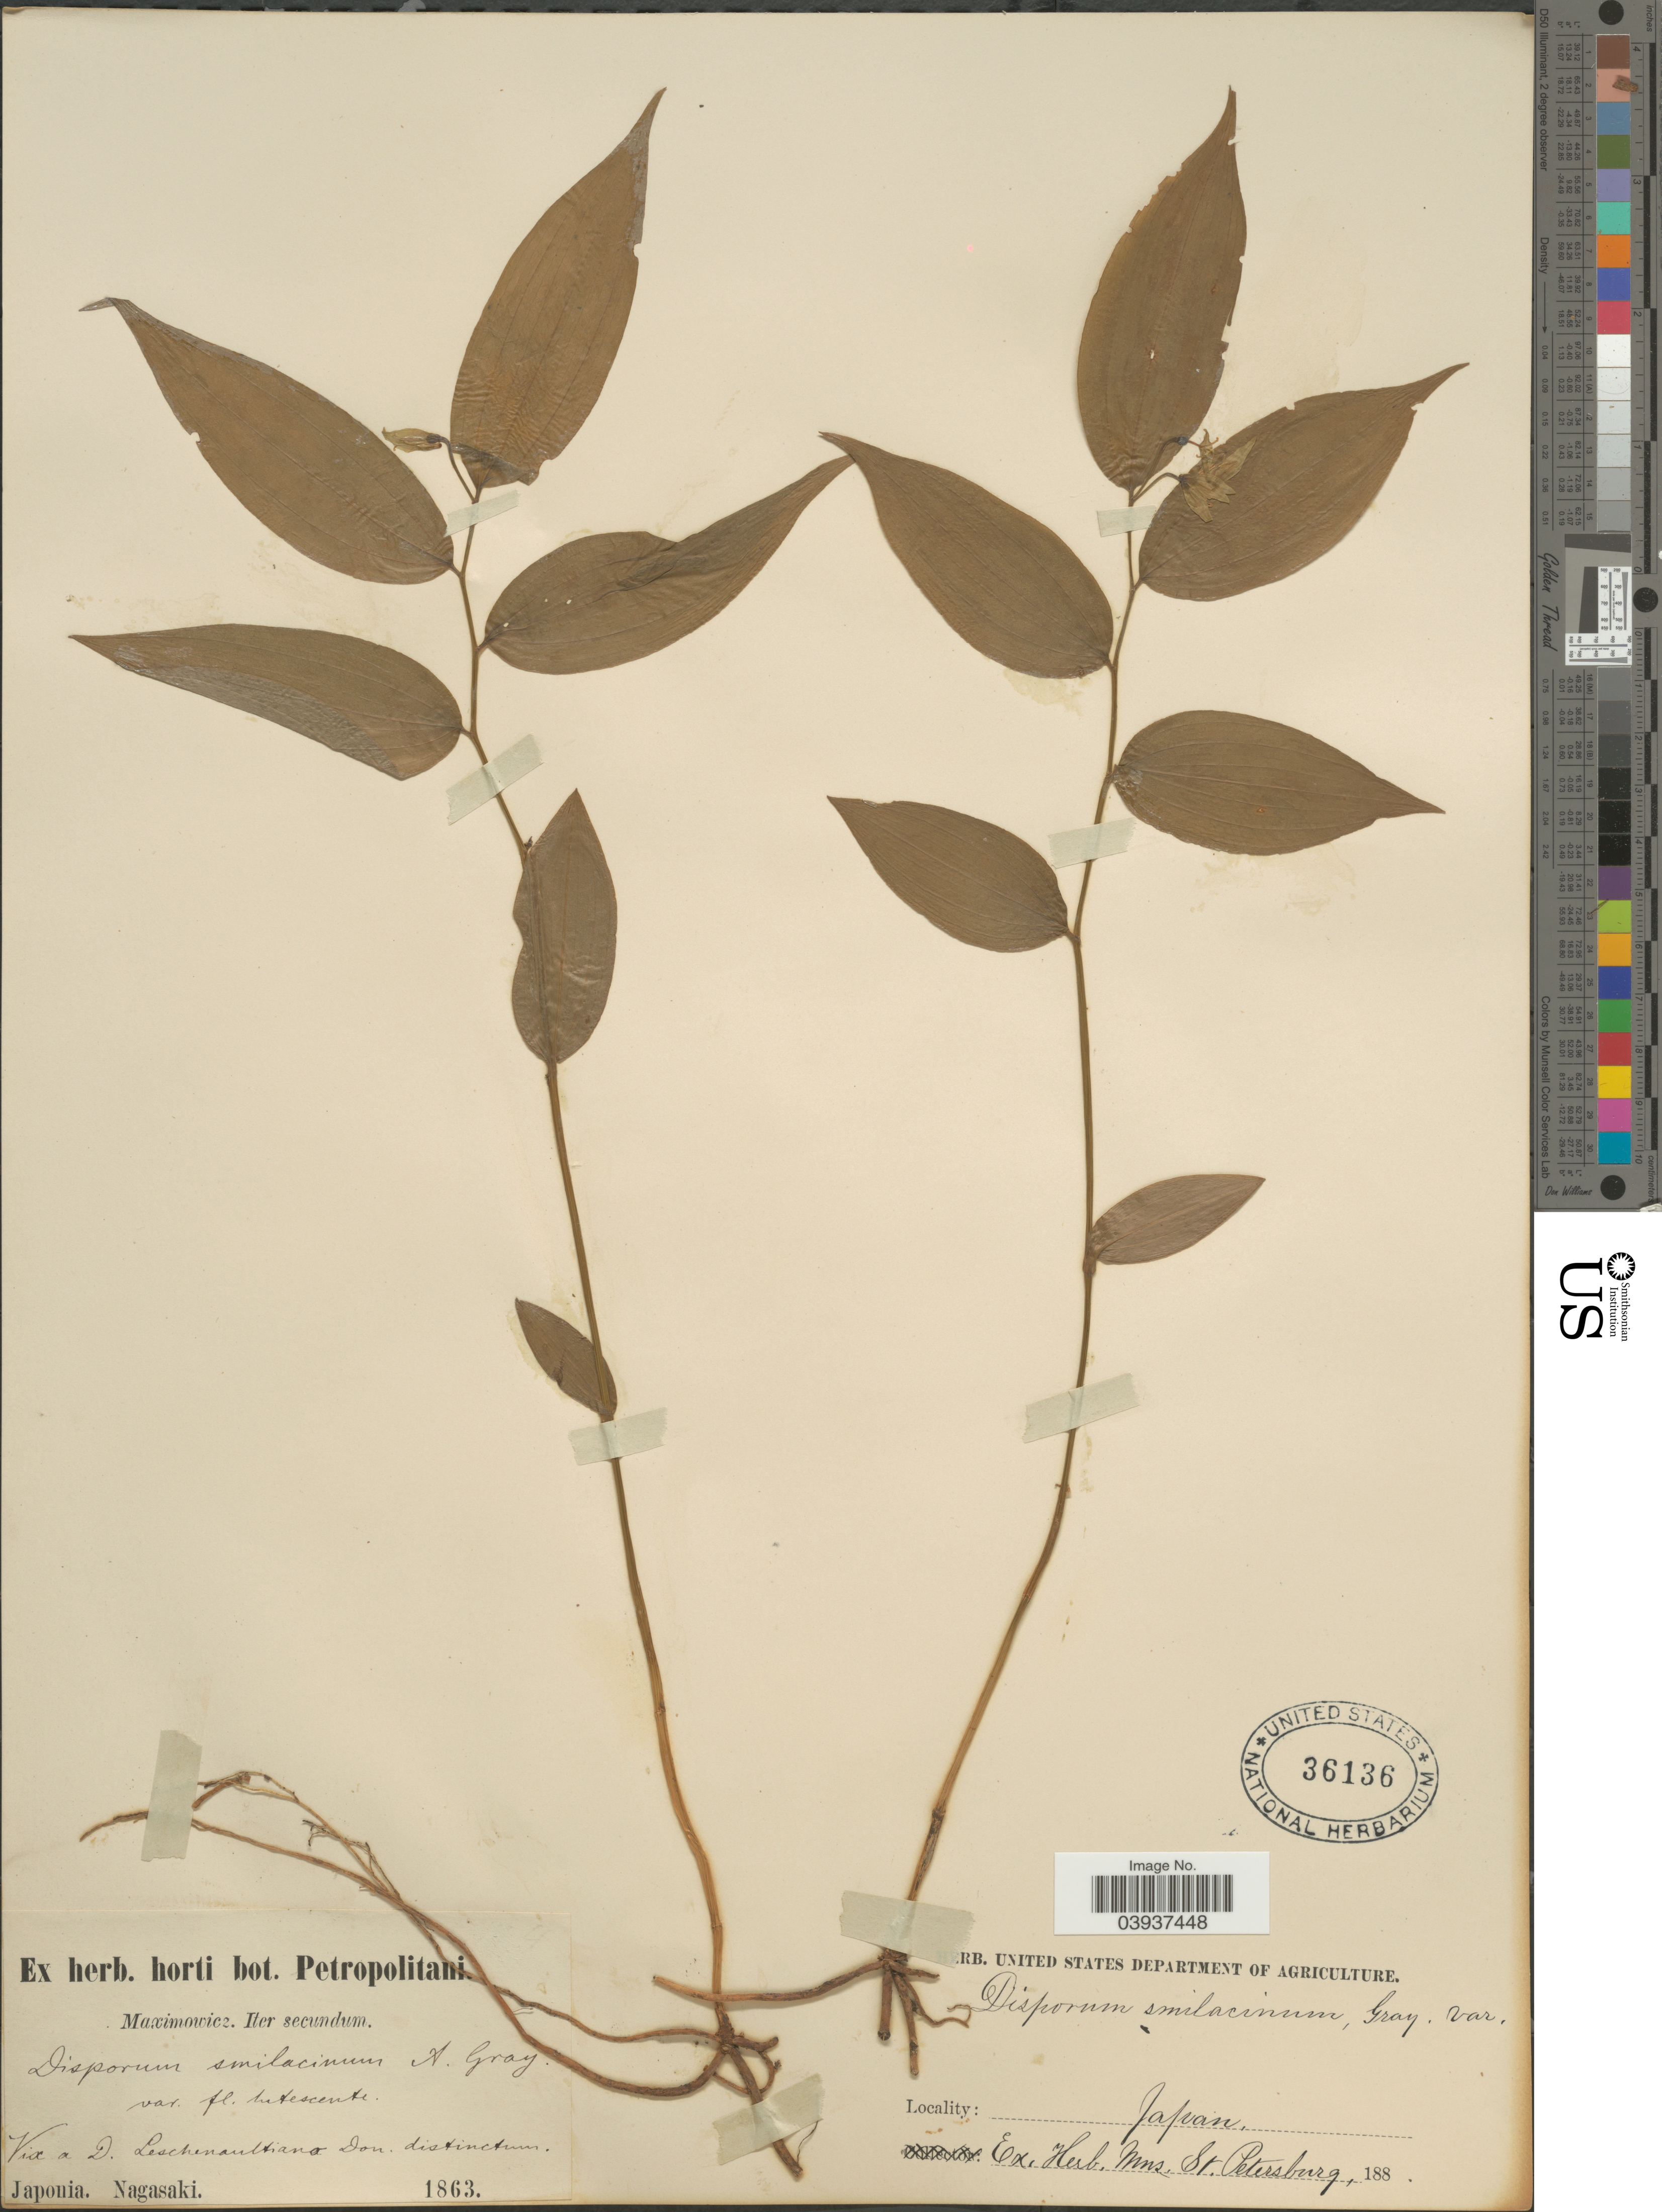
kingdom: Plantae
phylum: Tracheophyta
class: Liliopsida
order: Liliales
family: Colchicaceae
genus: Disporum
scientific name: Disporum smilacinum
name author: A. Gray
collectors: Maximowicz, --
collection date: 1863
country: Japan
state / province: Nagasaki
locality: Vix a D. Leschenaultiano Don. distinctum.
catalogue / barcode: US 36136